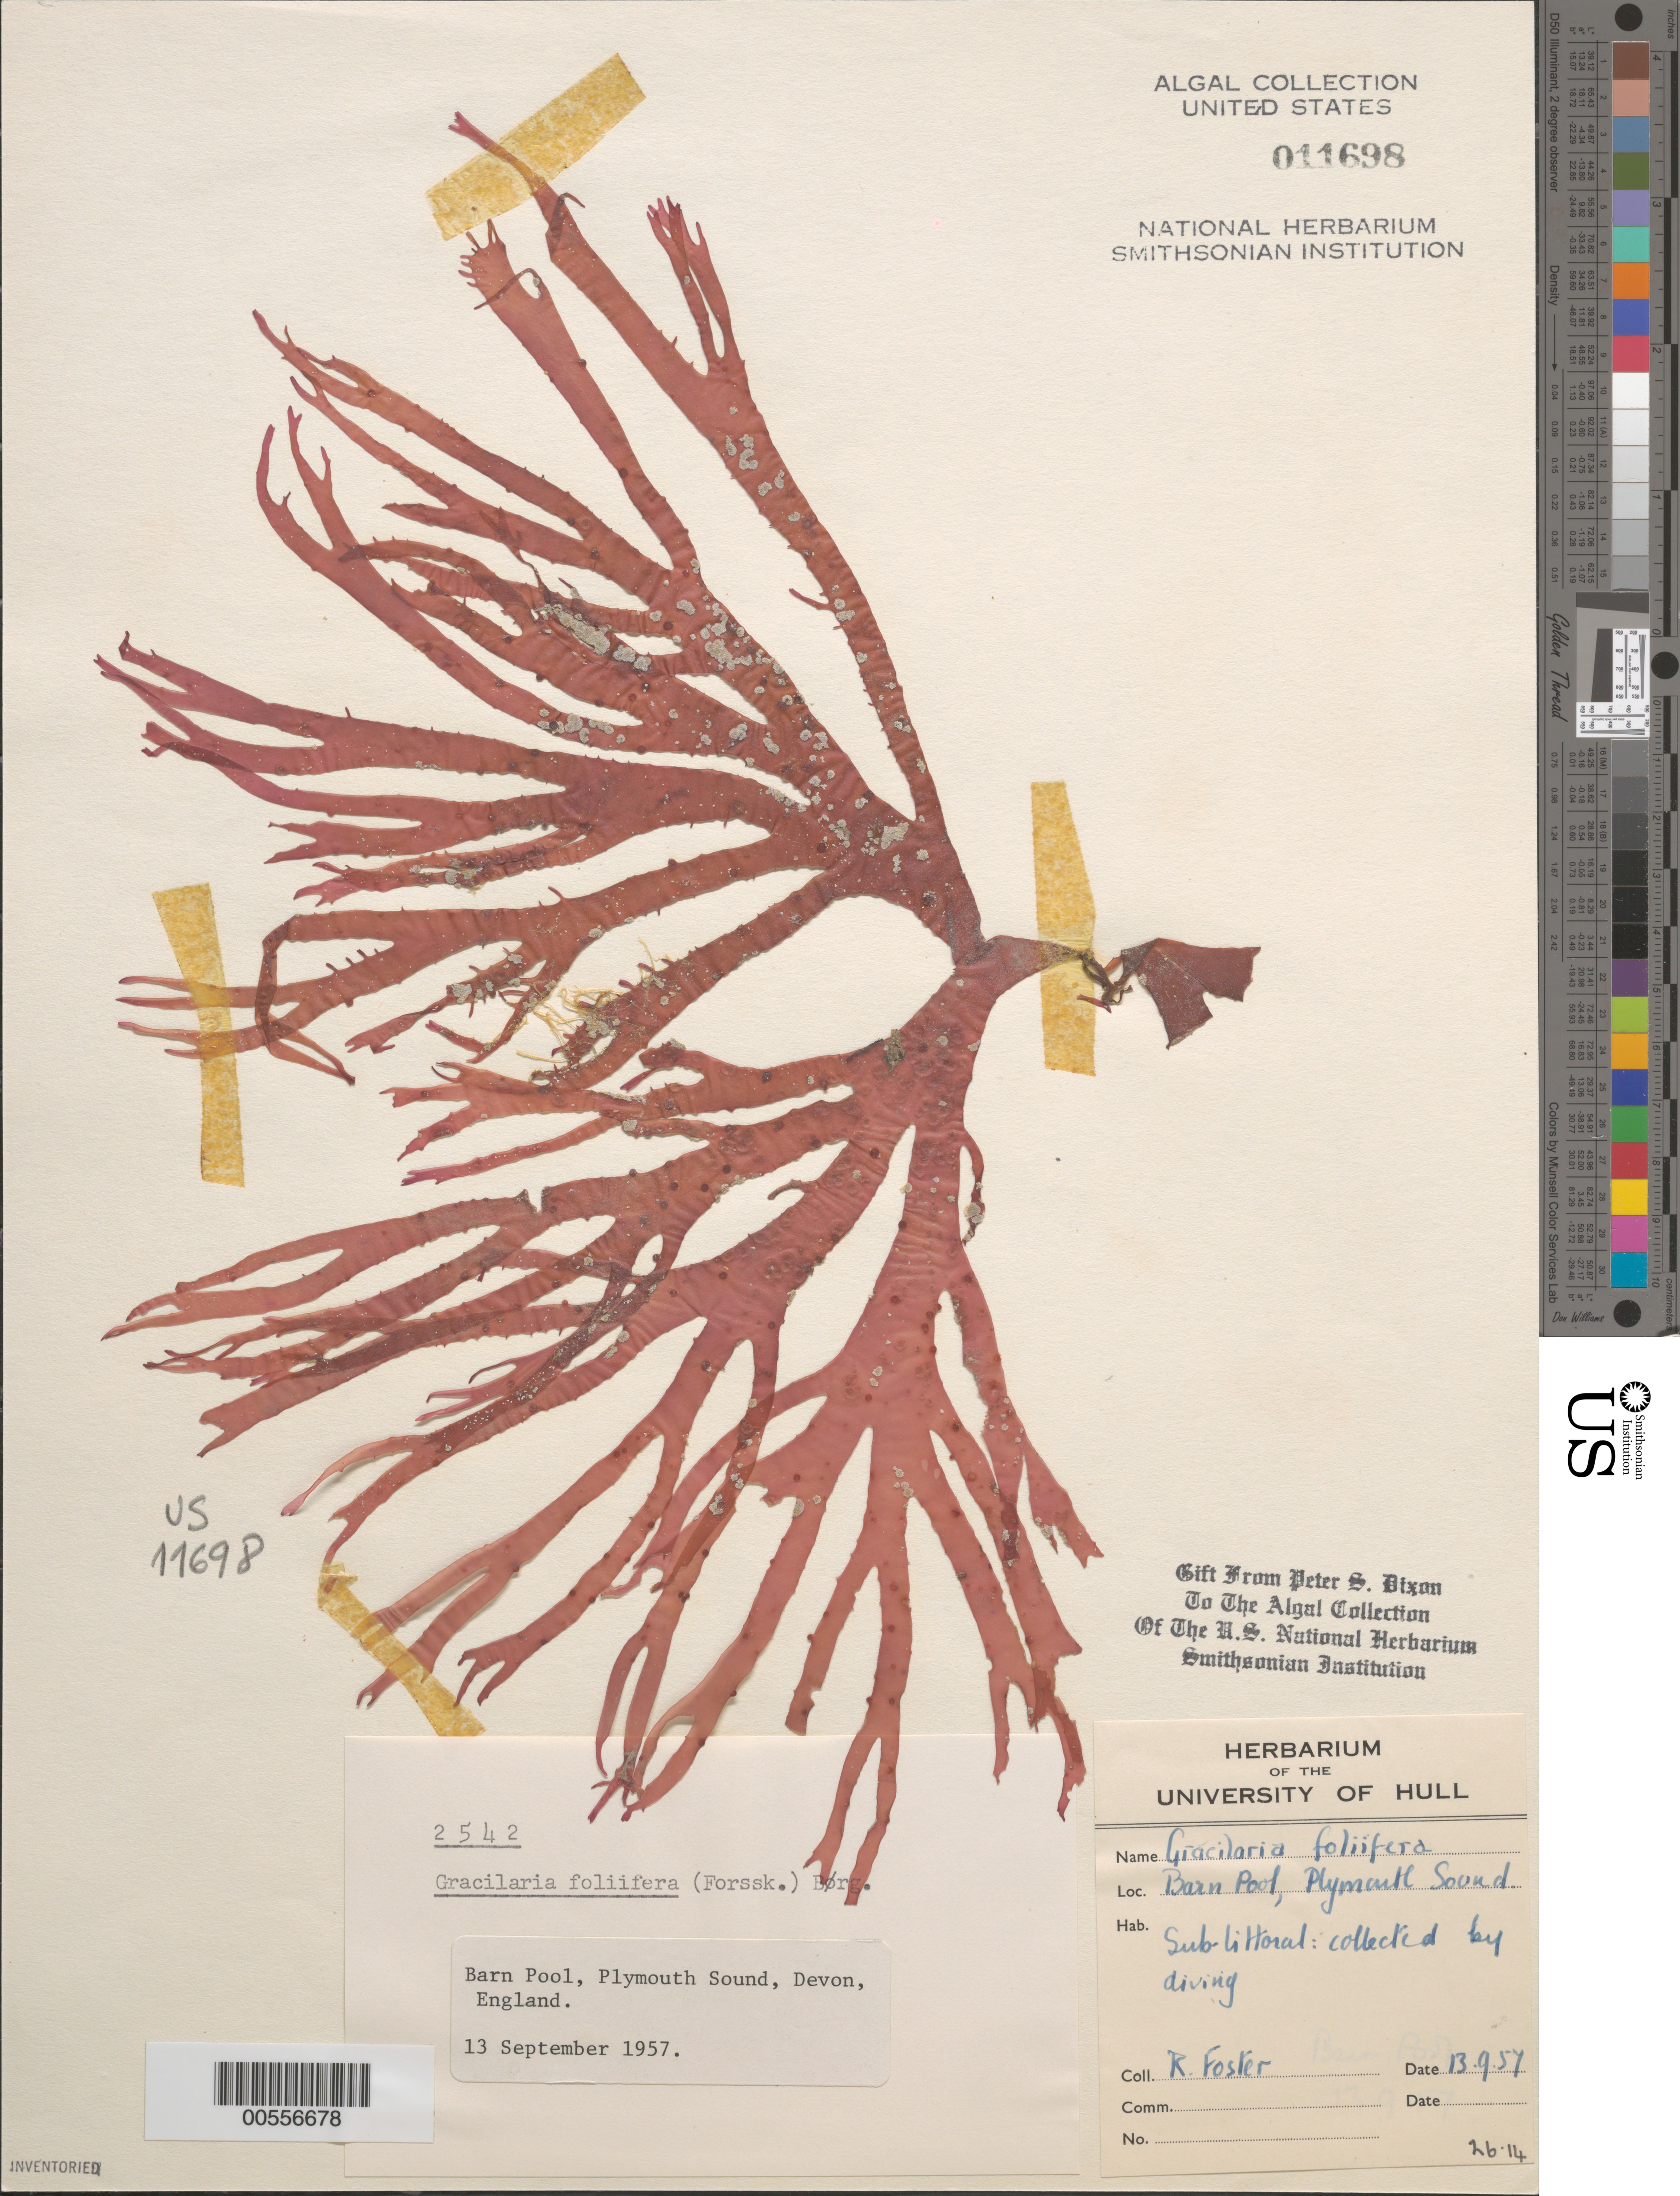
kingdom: Plantae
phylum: Rhodophyta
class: Florideophyceae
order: Gracilariales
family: Gracilariaceae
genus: Gracilaria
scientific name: Gracilaria foliifera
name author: (Forssk.) Børgesen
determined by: Dixon, P. S.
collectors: R. Foster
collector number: PSD 2542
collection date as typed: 13 Sep 1957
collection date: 1957-09-13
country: United Kingdom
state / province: England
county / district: Devon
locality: Barn Pool, Plymouth Sound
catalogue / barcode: US 11698